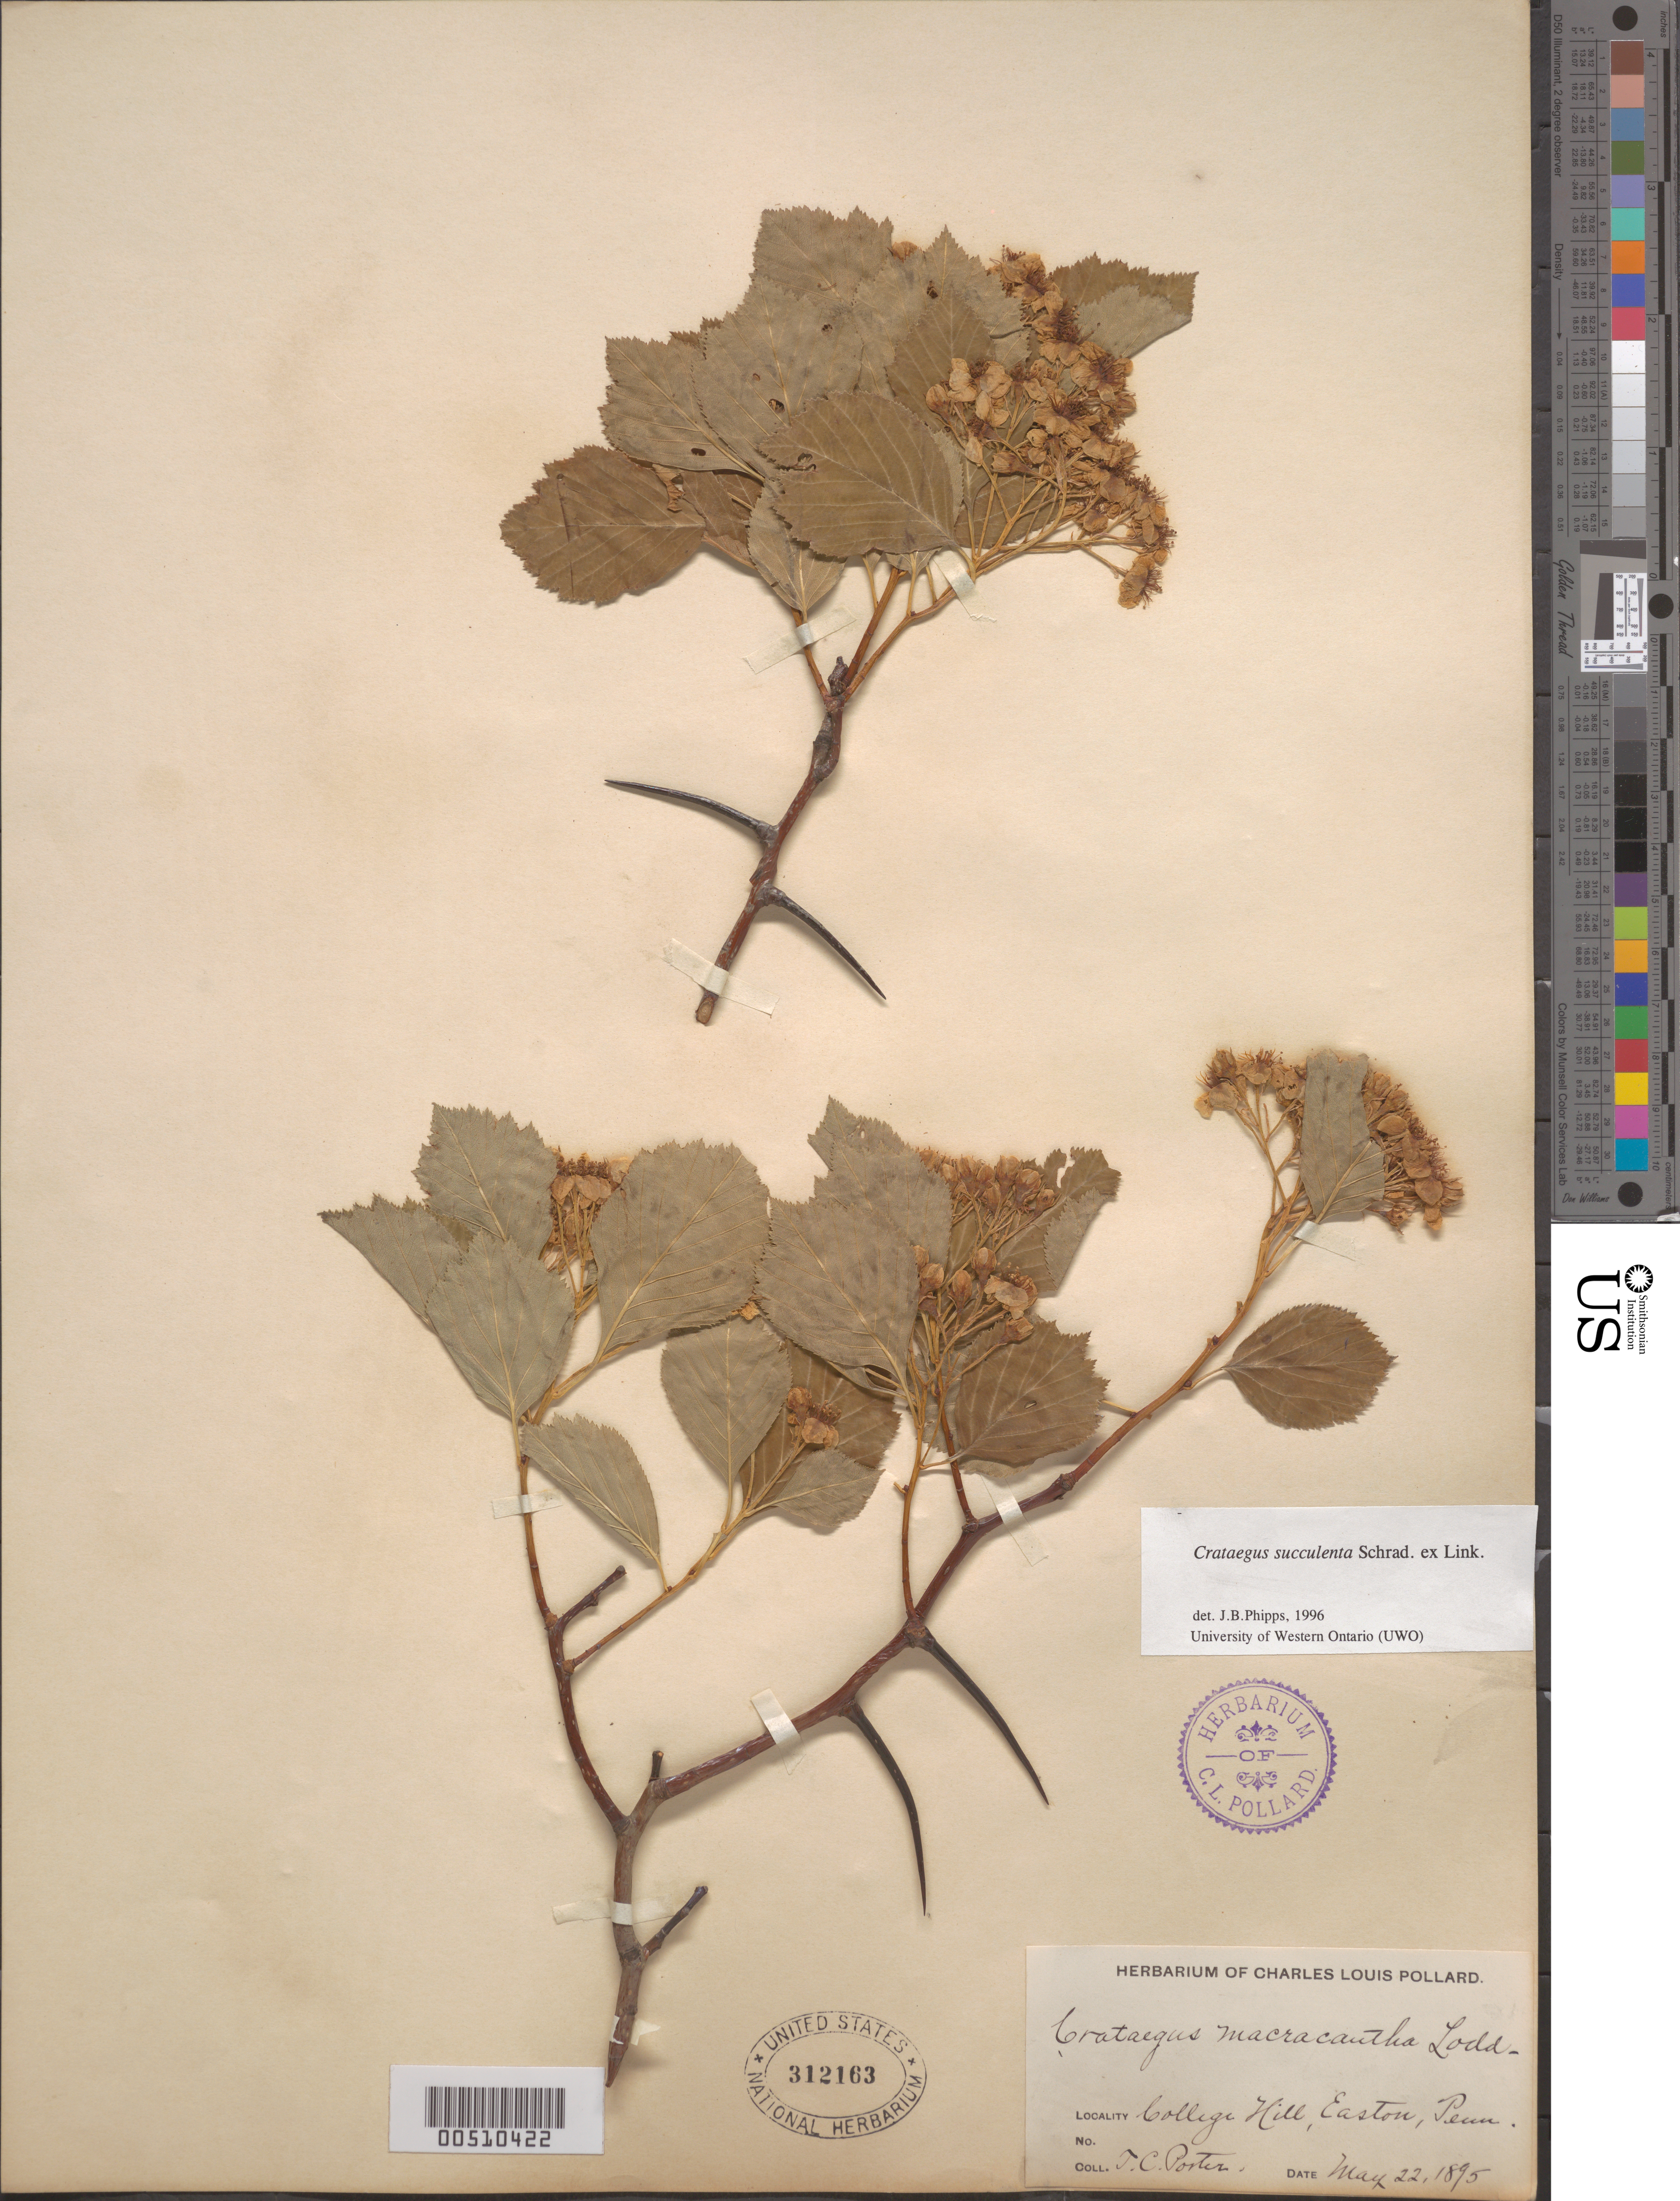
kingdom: Plantae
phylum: Tracheophyta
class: Magnoliopsida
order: Rosales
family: Rosaceae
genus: Crataegus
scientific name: Crataegus succulenta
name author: Schrad. ex Link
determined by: Phipps, James B., (UWO), University of Western Ontario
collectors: T. C. Porter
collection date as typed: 22 May 1895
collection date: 1895-05-22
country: United States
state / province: Pennsylvania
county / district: Northampton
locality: College Hill, Easton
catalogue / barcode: US 312163